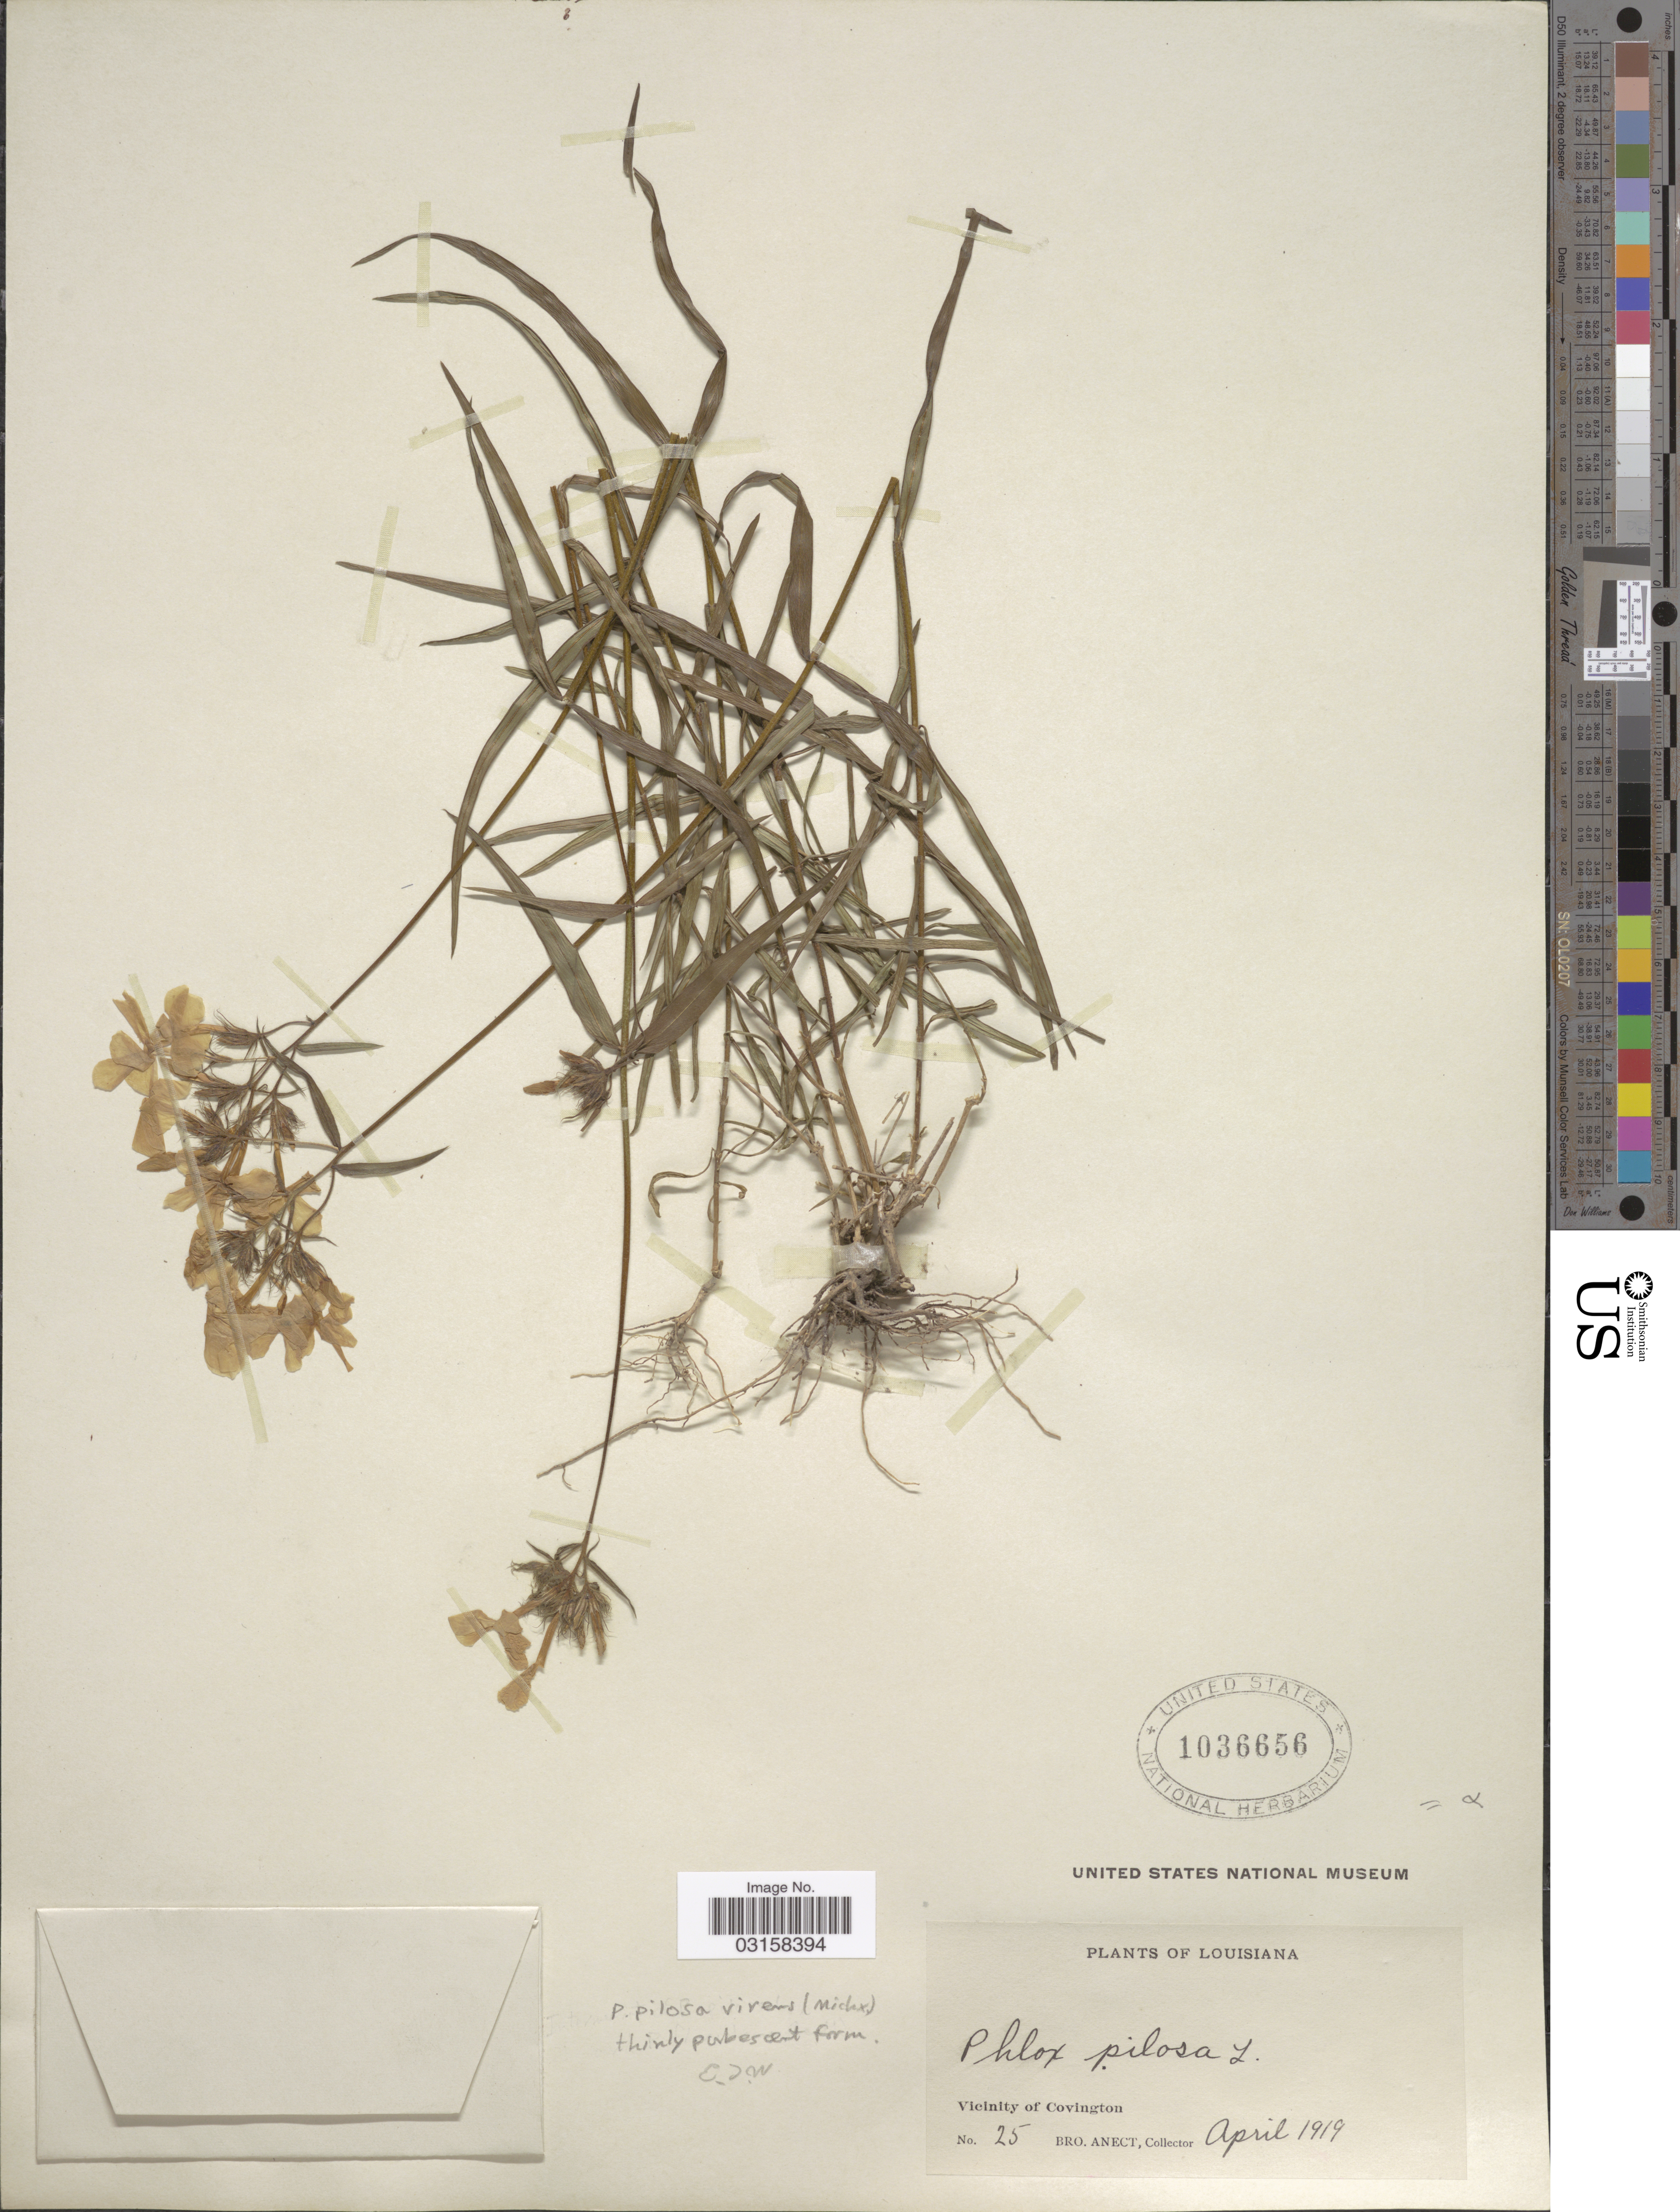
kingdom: Plantae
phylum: Tracheophyta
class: Magnoliopsida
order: Ericales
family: Polemoniaceae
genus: Phlox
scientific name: Phlox pilosa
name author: L.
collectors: B. Anect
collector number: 25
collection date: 1919-04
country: United States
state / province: Louisiana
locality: Vicinity of Covington.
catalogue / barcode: US 1036656